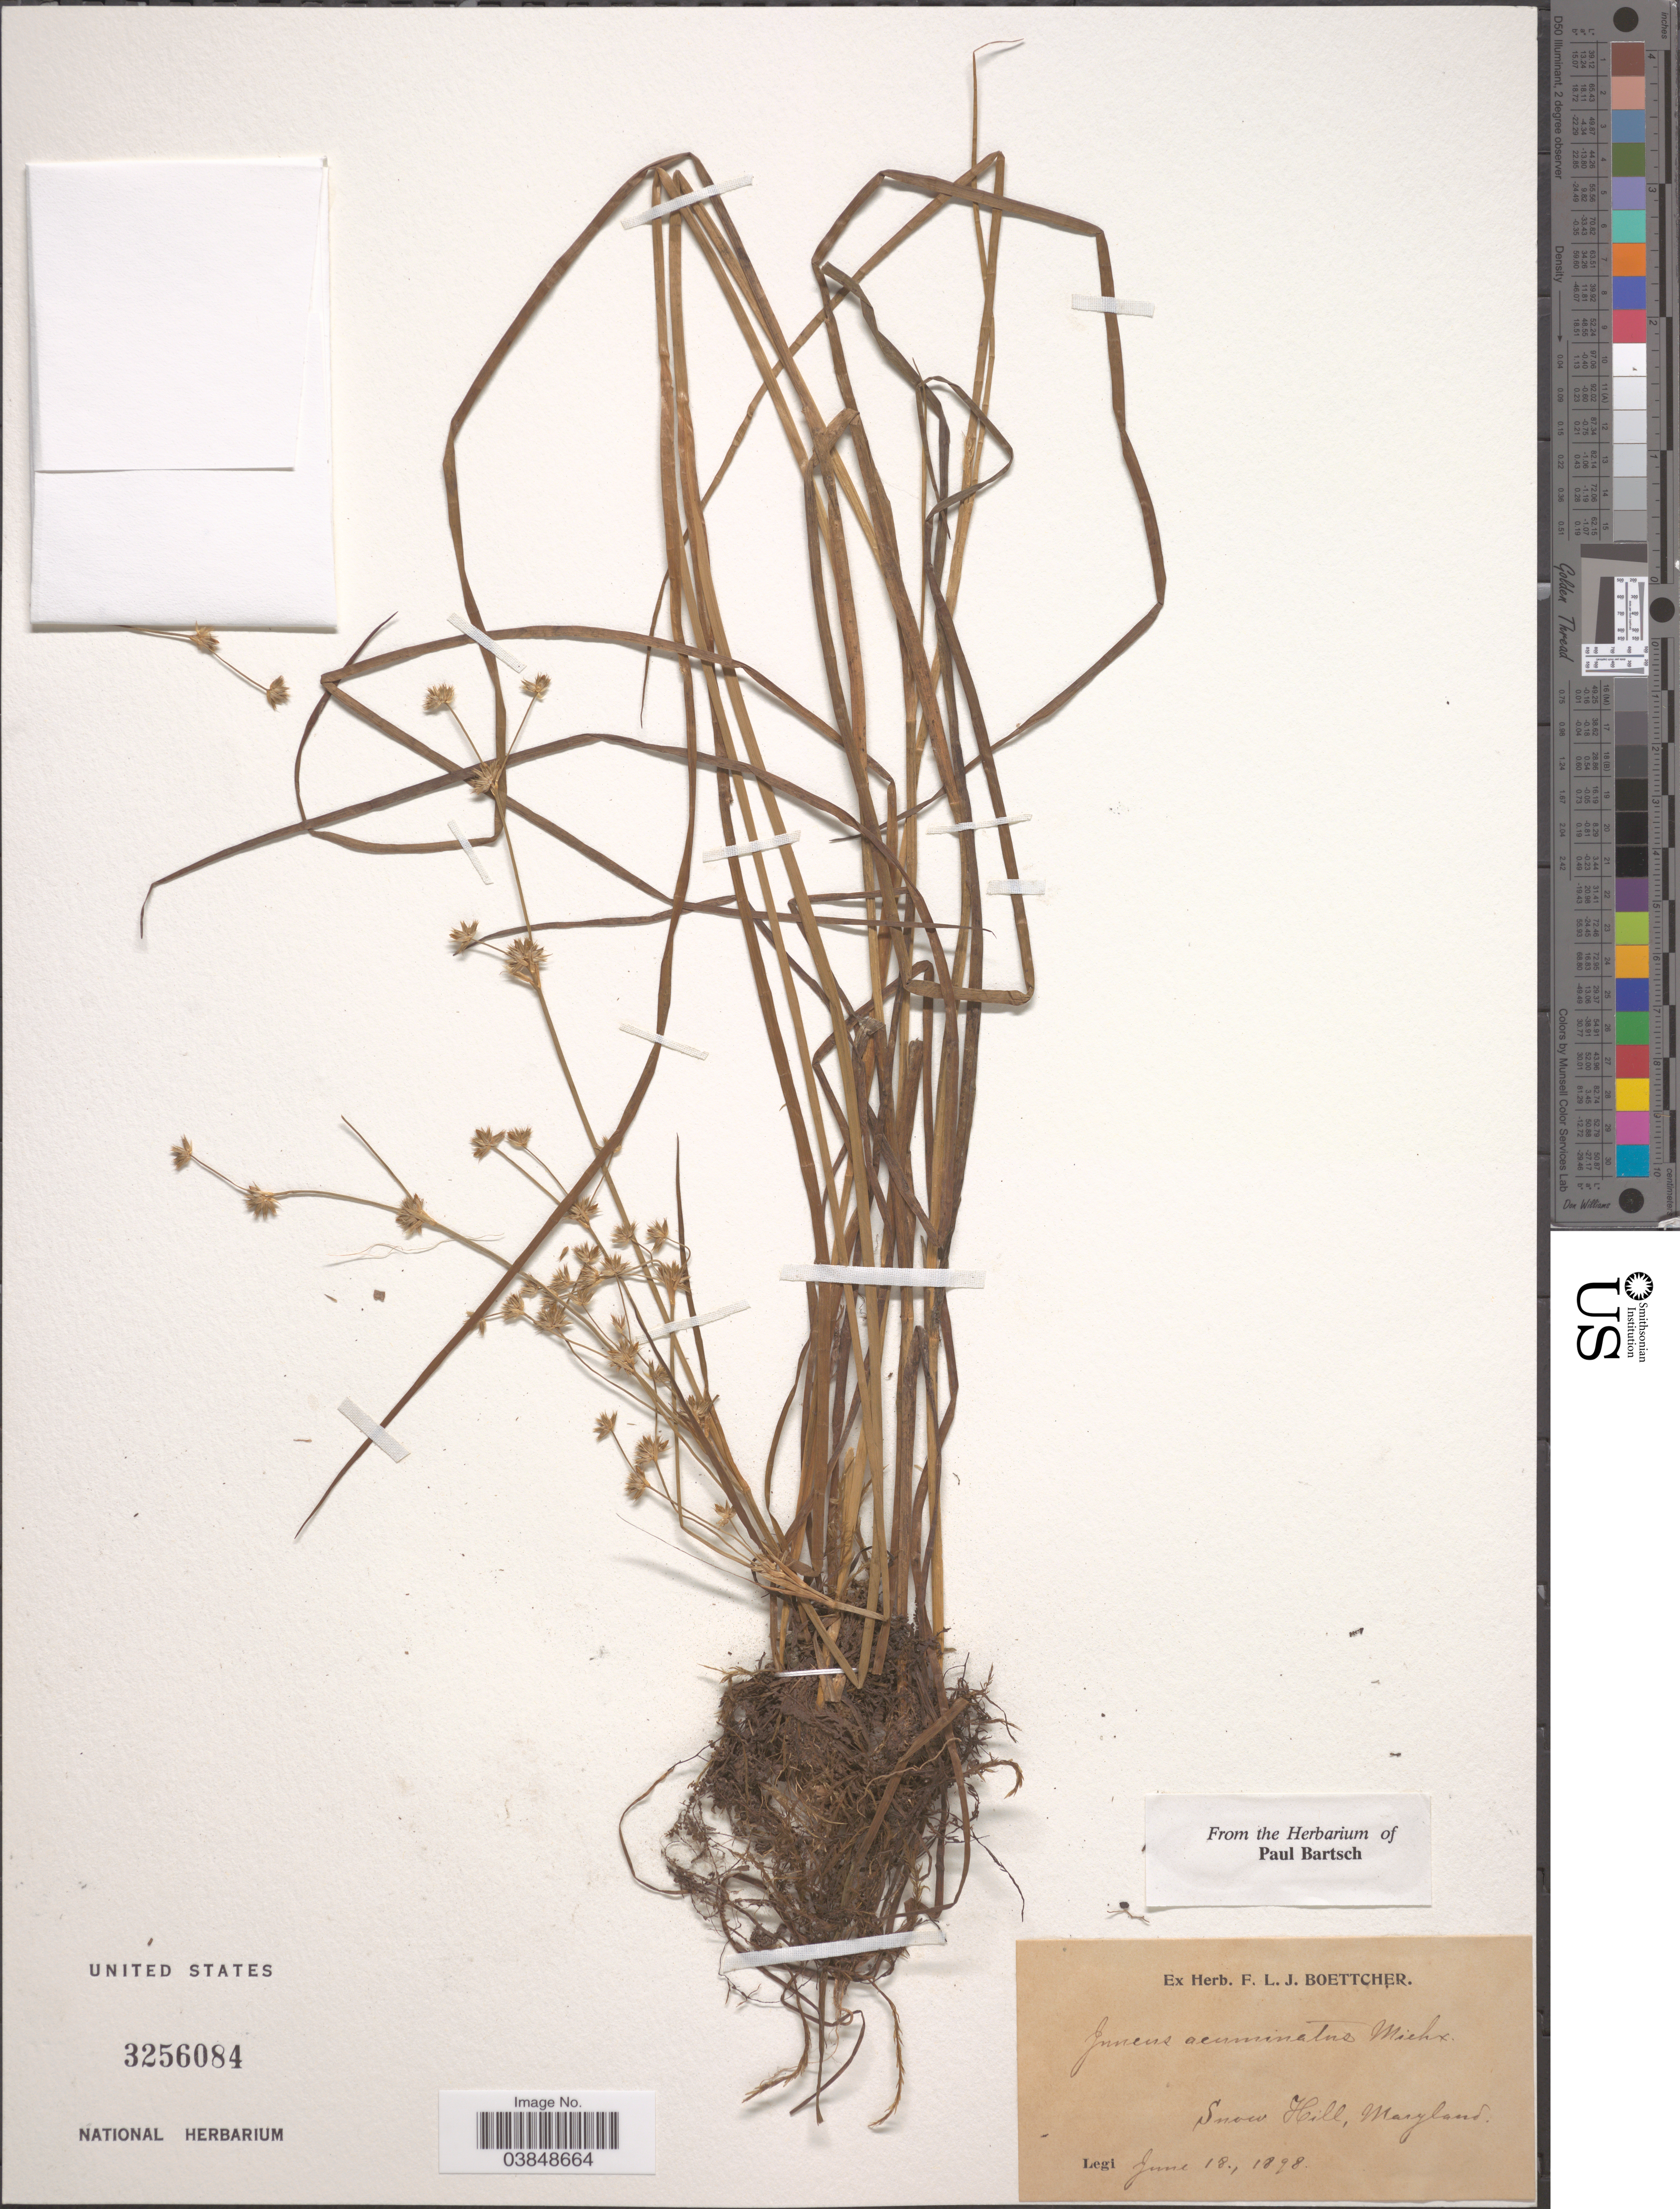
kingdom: Plantae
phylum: Tracheophyta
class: Liliopsida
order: Poales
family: Juncaceae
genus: Juncus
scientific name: Juncus acuminatus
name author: Michx.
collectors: ex herb. F. L. J. Boettcher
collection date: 1898-06-18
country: United States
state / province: Maryland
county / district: Worcester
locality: Snow Hill.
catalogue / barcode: US 3256084